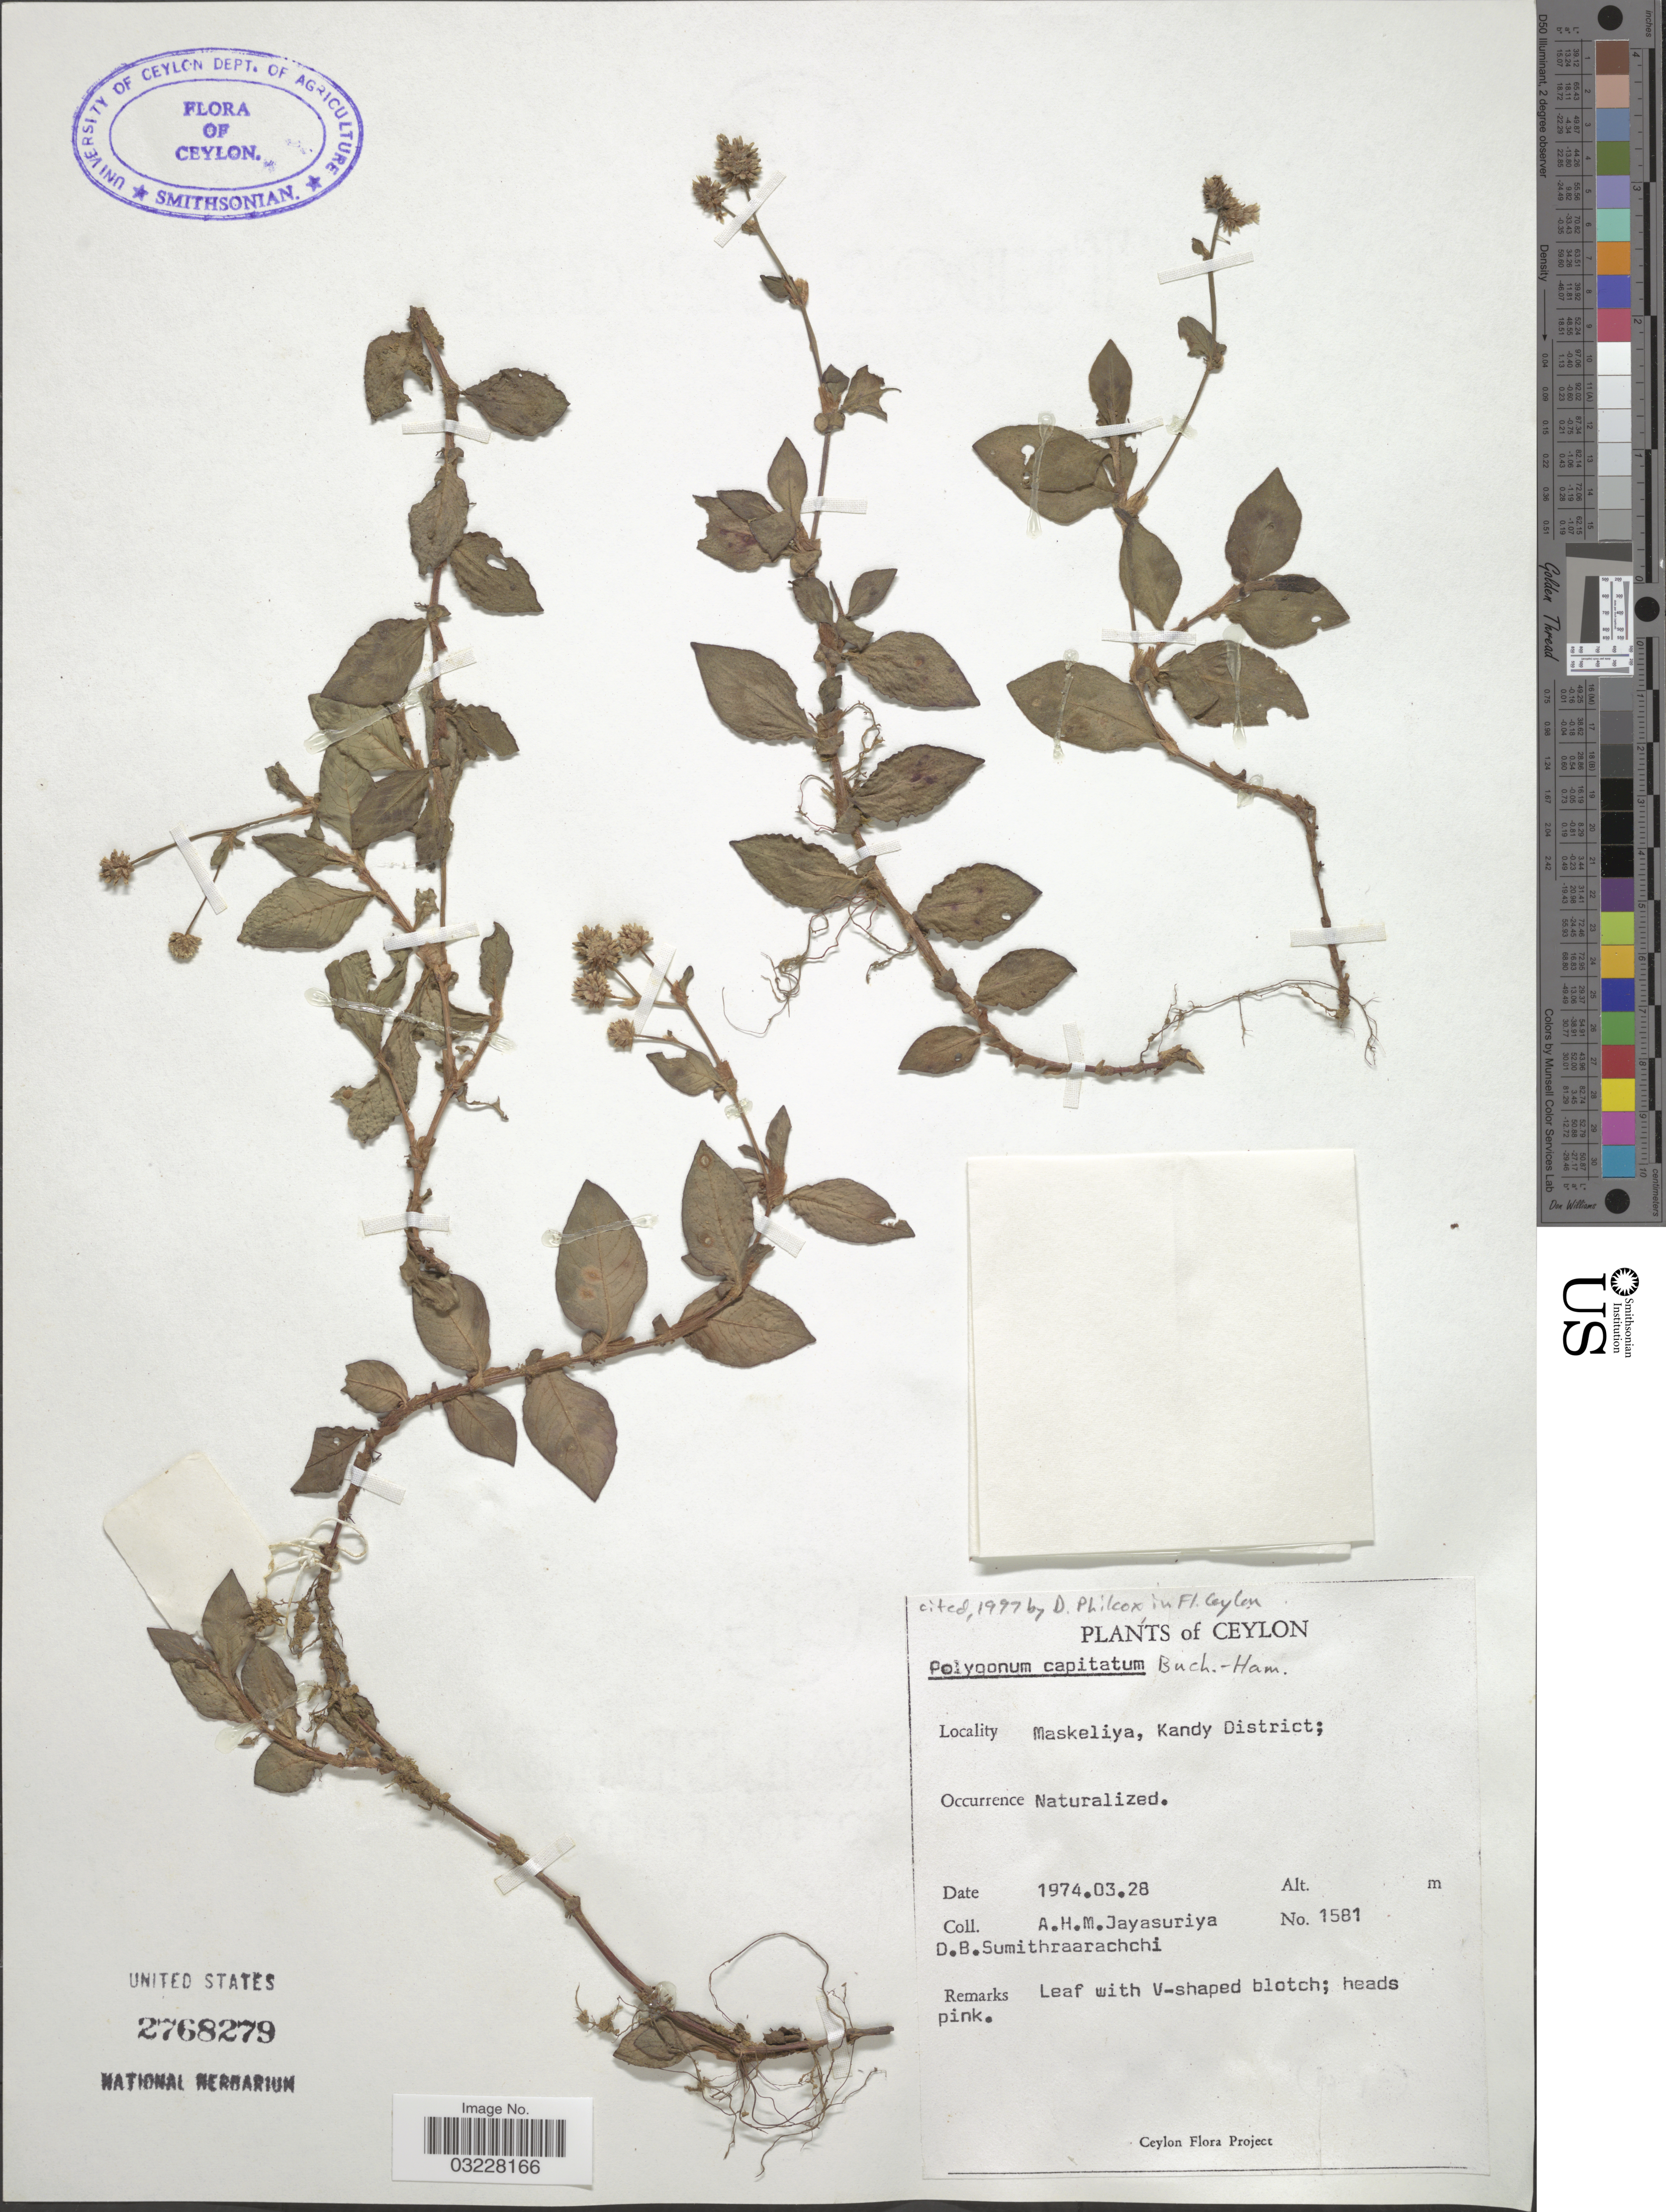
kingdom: Plantae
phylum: Tracheophyta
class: Magnoliopsida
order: Caryophyllales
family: Polygonaceae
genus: Polygonum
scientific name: Polygonum capitatum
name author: Buch.-Ham. ex D. Don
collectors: A. H. Jayasuriya & D. B. Sumithraarachchi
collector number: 1581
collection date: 1974-03-28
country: Sri Lanka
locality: Ceylon. Maskeliya, Kandy District.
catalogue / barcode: US 2768279